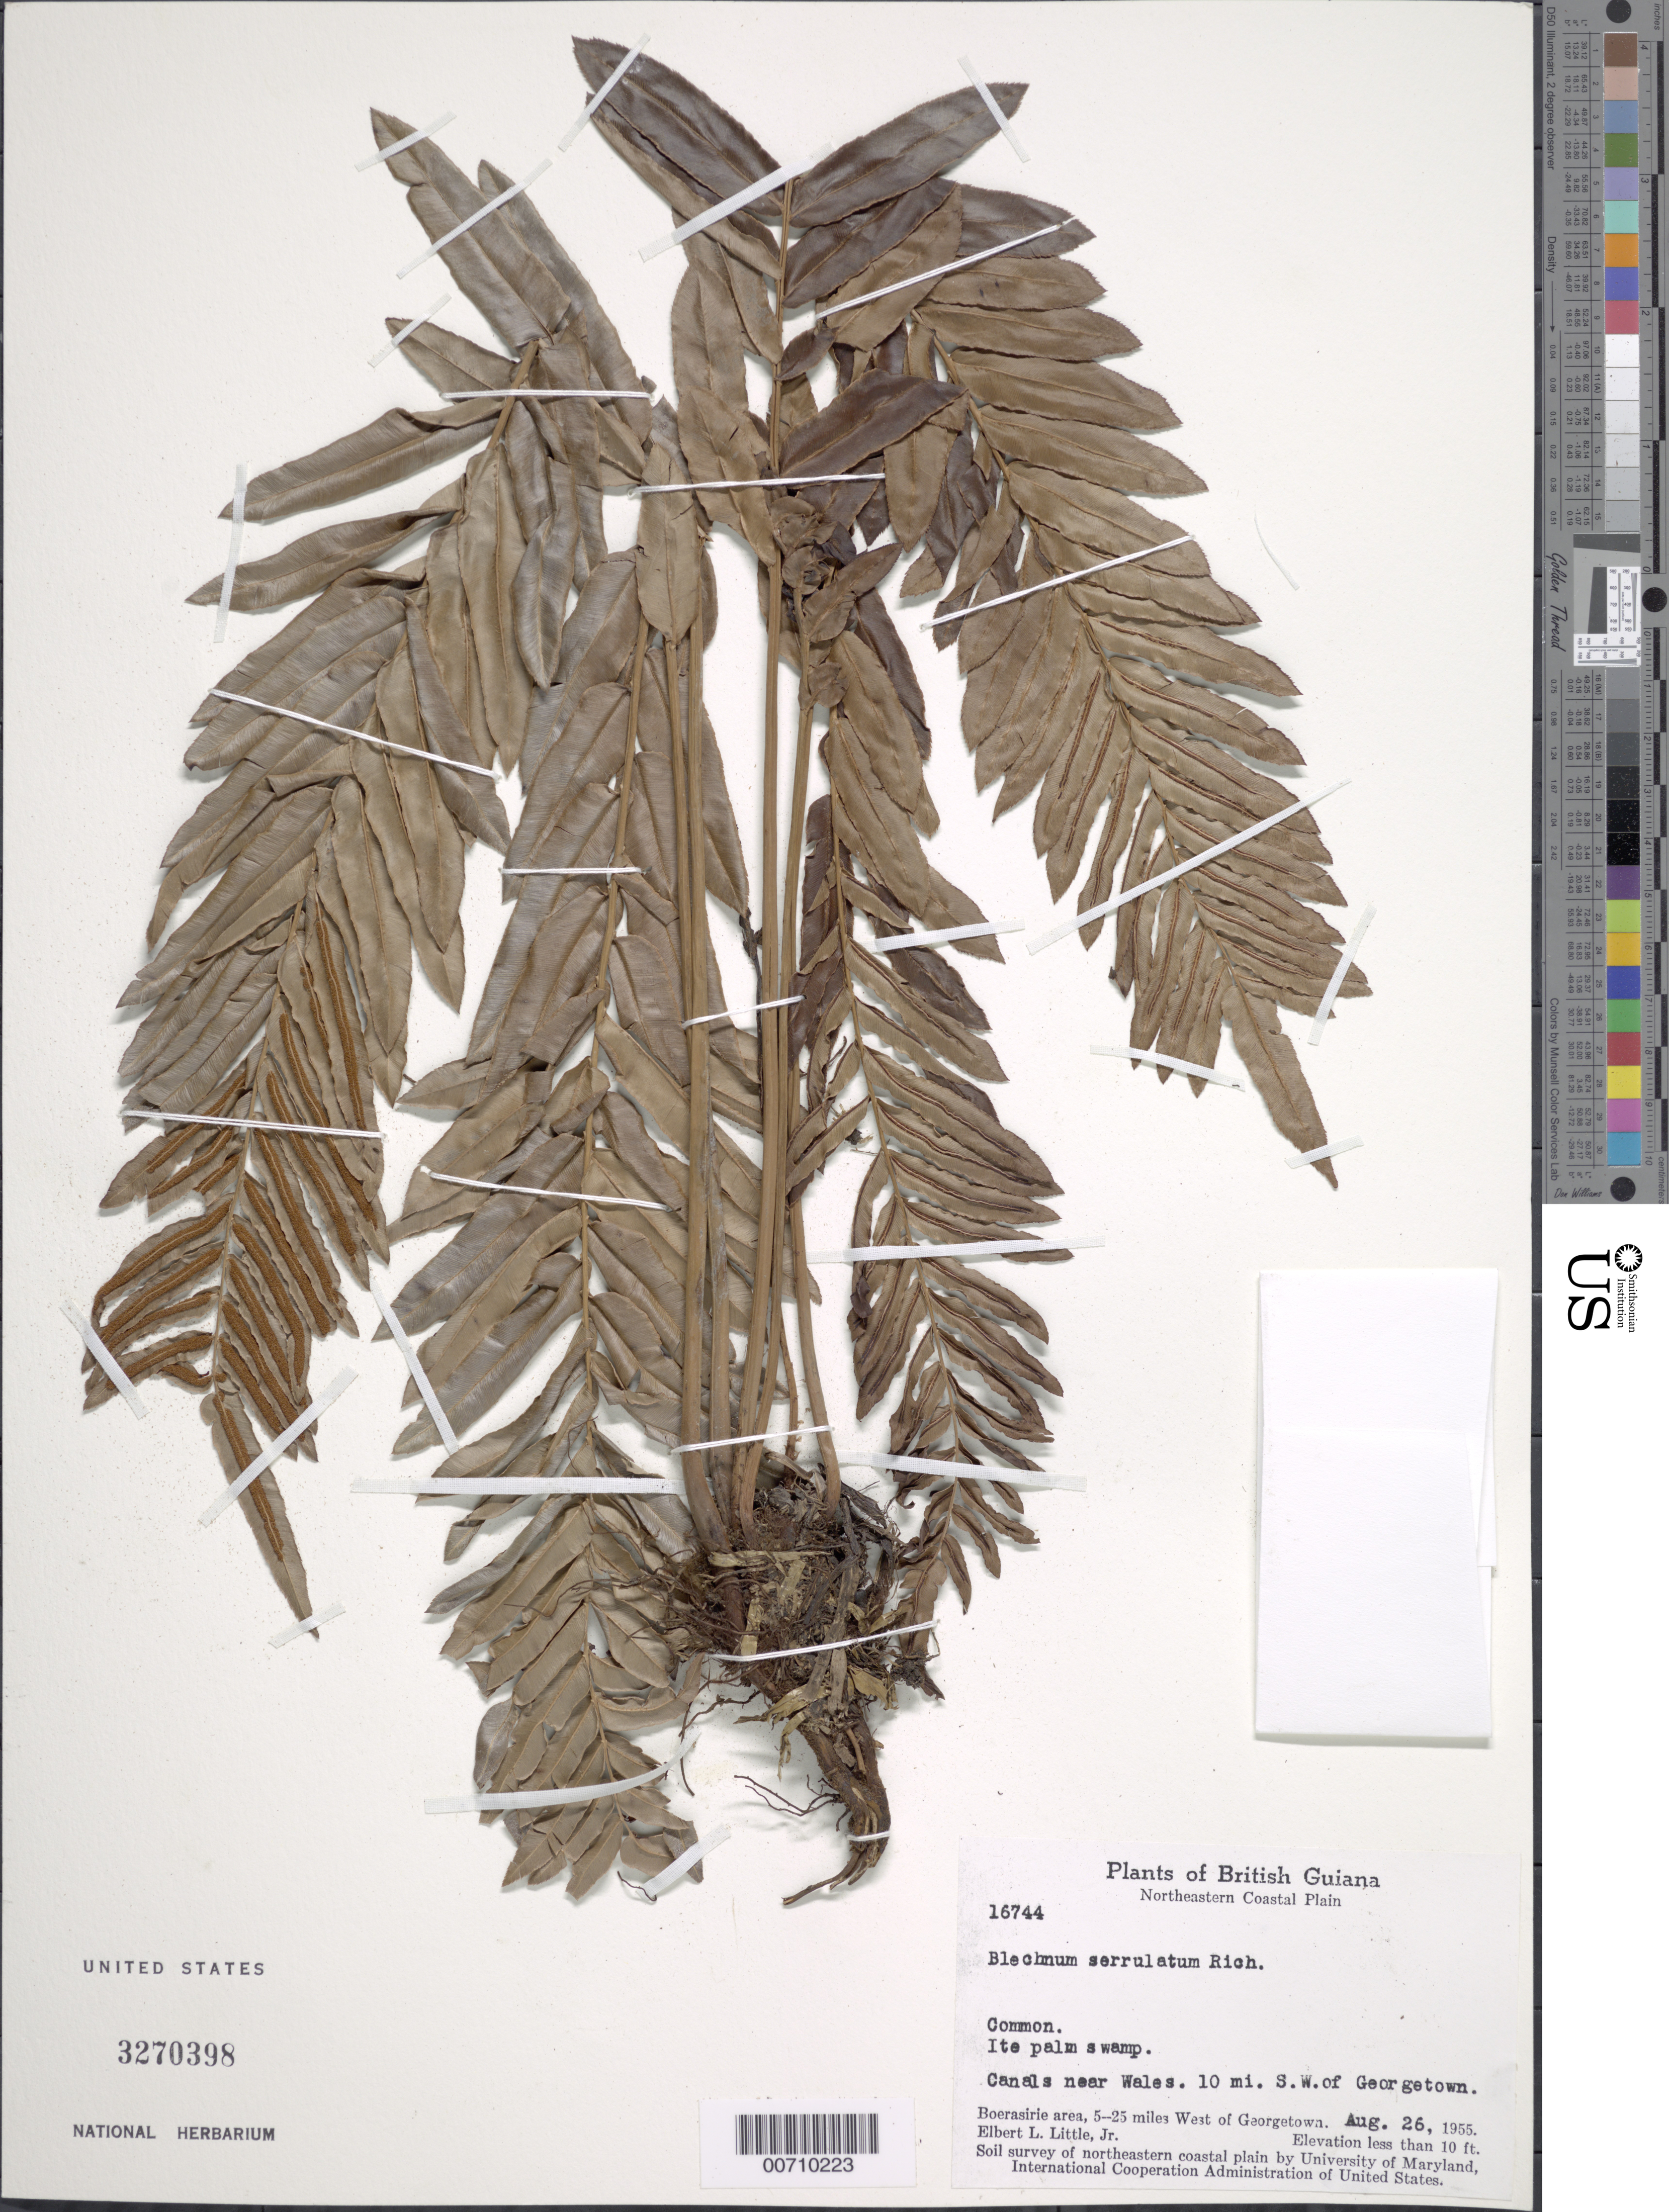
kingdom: Plantae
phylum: Tracheophyta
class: Polypodiopsida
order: Polypodiales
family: Blechnaceae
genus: Telmatoblechnum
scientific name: Telmatoblechnum serrulatum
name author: (Rich.) Perrie et al.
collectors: E. L. Little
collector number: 16744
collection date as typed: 26-Aug-55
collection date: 1955-08-26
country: Guyana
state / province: Essequibo Isl-W. Demerara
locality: Boerasirie area, near Wales, 10 mi. SW of Georgetown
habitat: Ite palm swamp, canals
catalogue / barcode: US 3270398